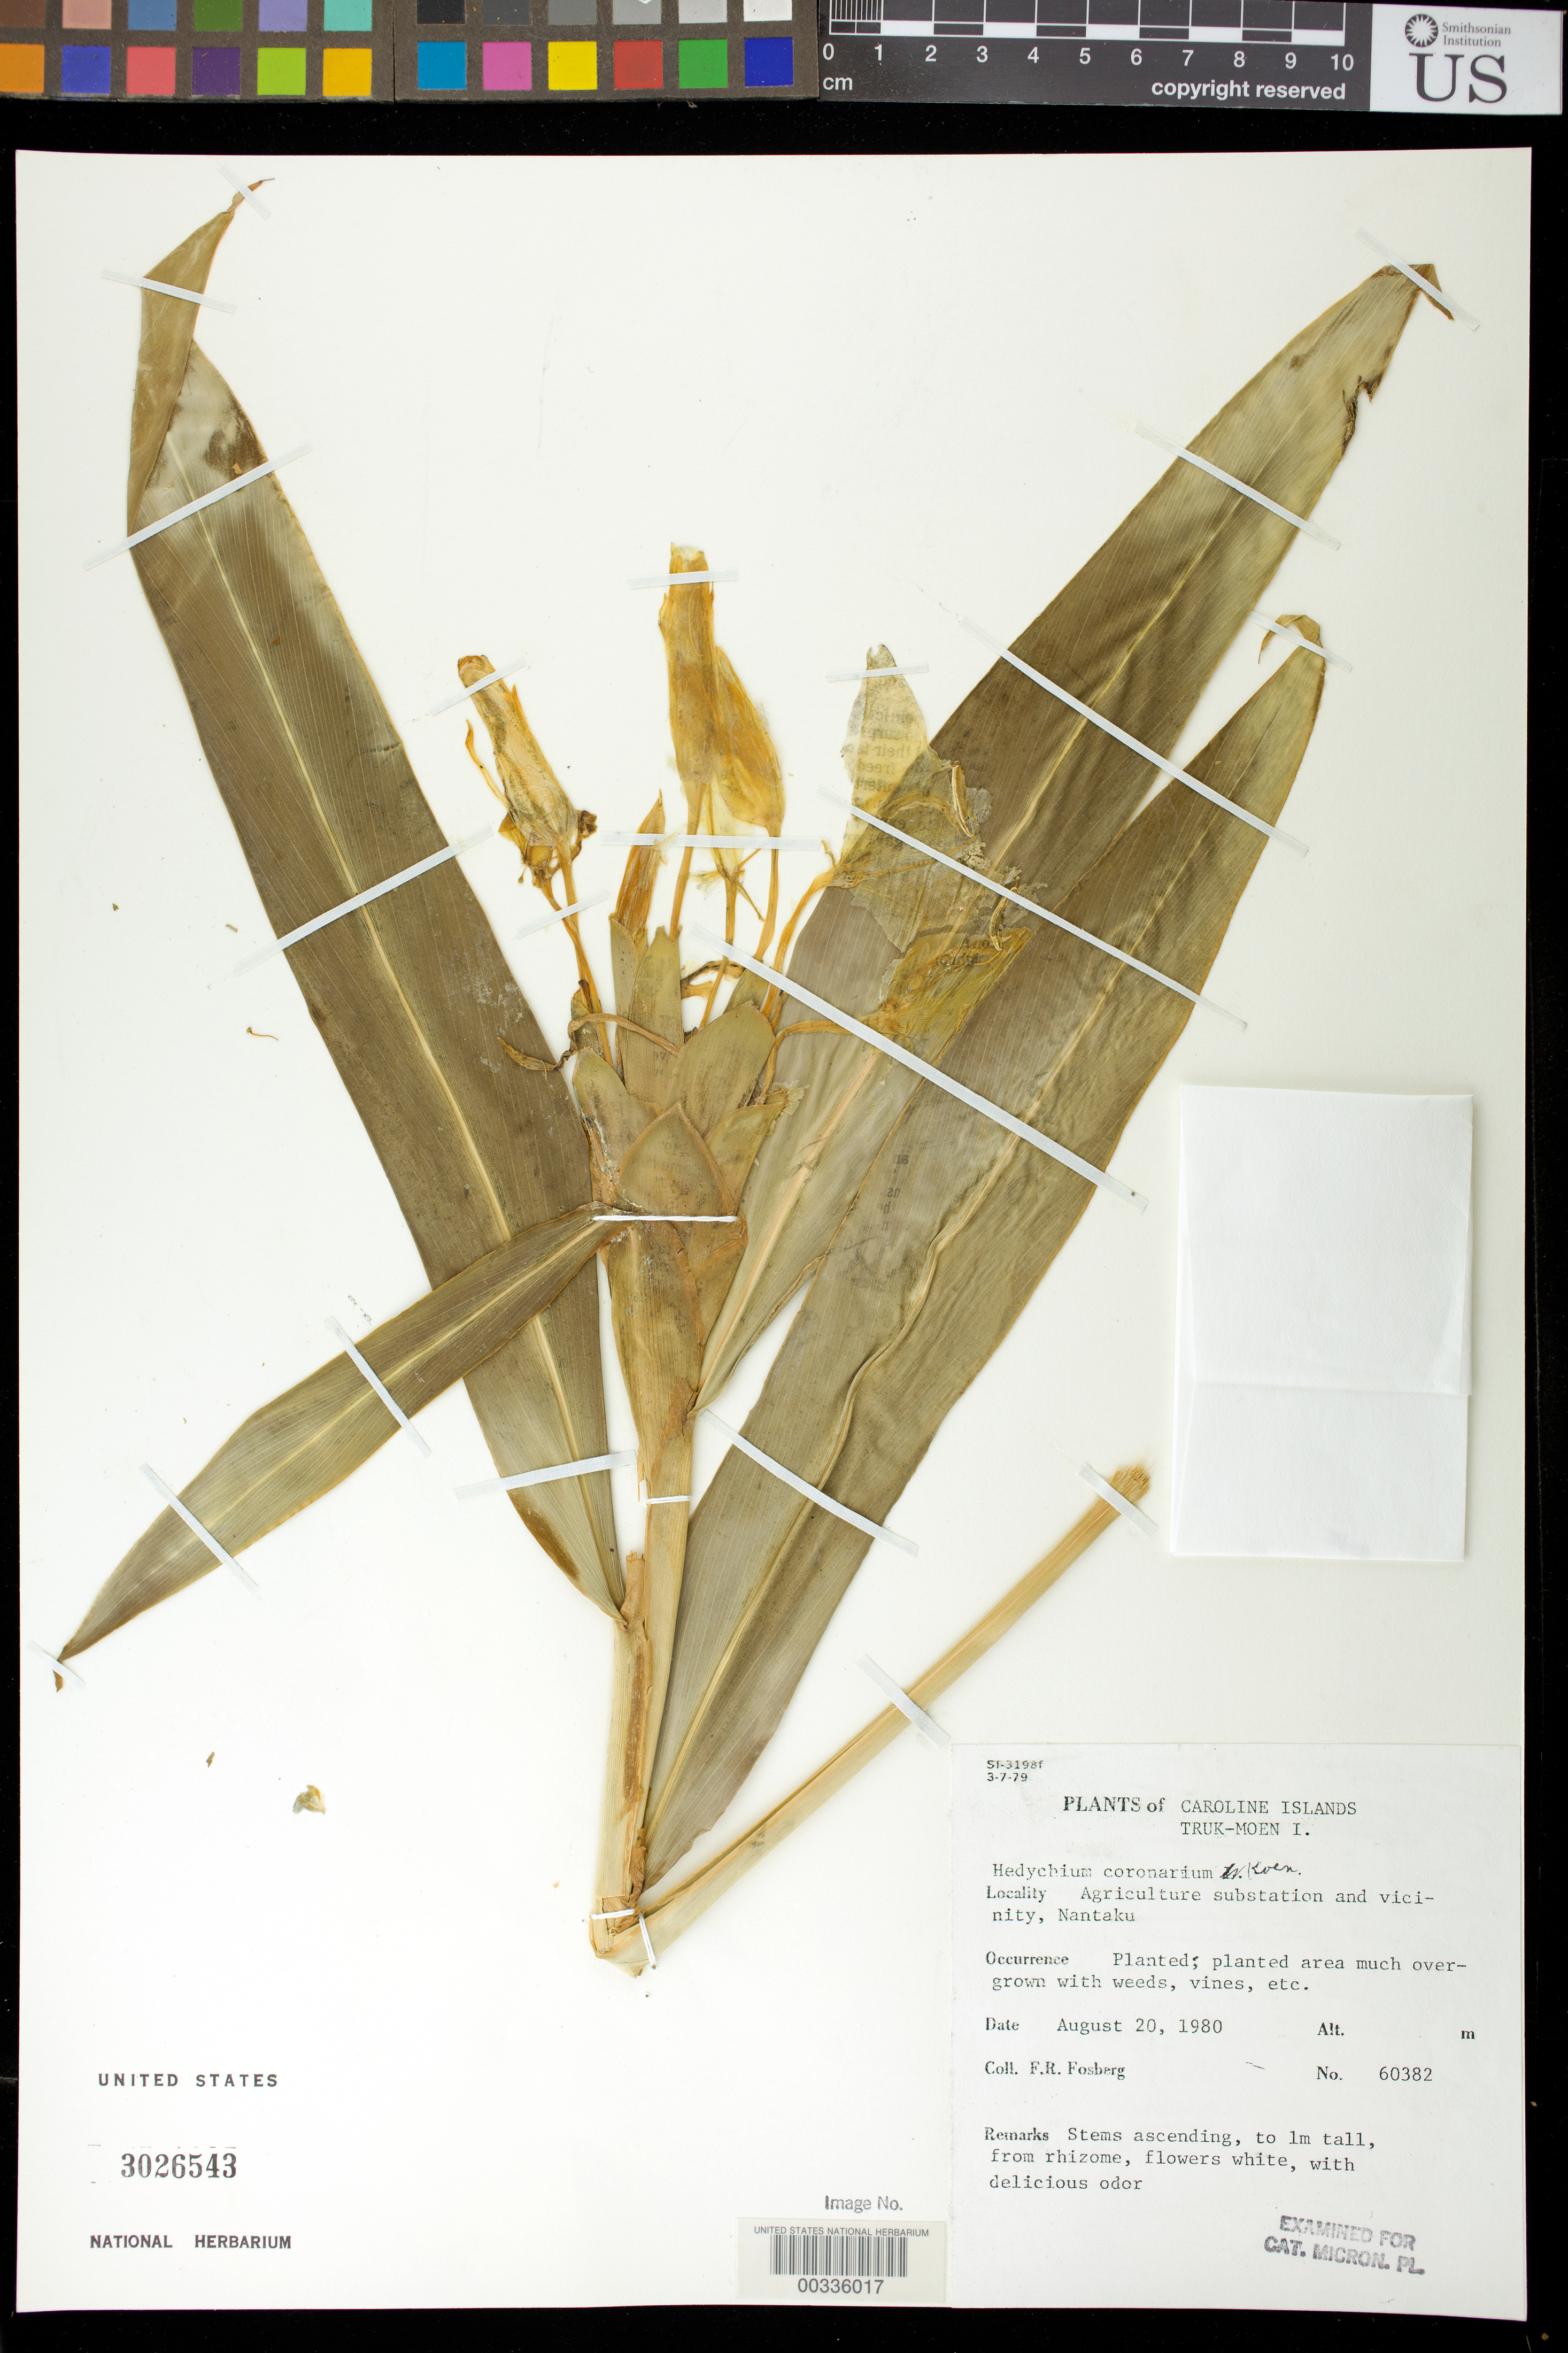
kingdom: Plantae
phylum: Tracheophyta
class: Liliopsida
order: Zingiberales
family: Zingiberaceae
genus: Hedychium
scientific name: Hedychium coronarium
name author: J. Koenig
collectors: F. R. Fosberg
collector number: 60382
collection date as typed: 20 Aug 1980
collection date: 1980-08-20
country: Micronesia, Federated States of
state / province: Truk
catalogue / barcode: US 3026543